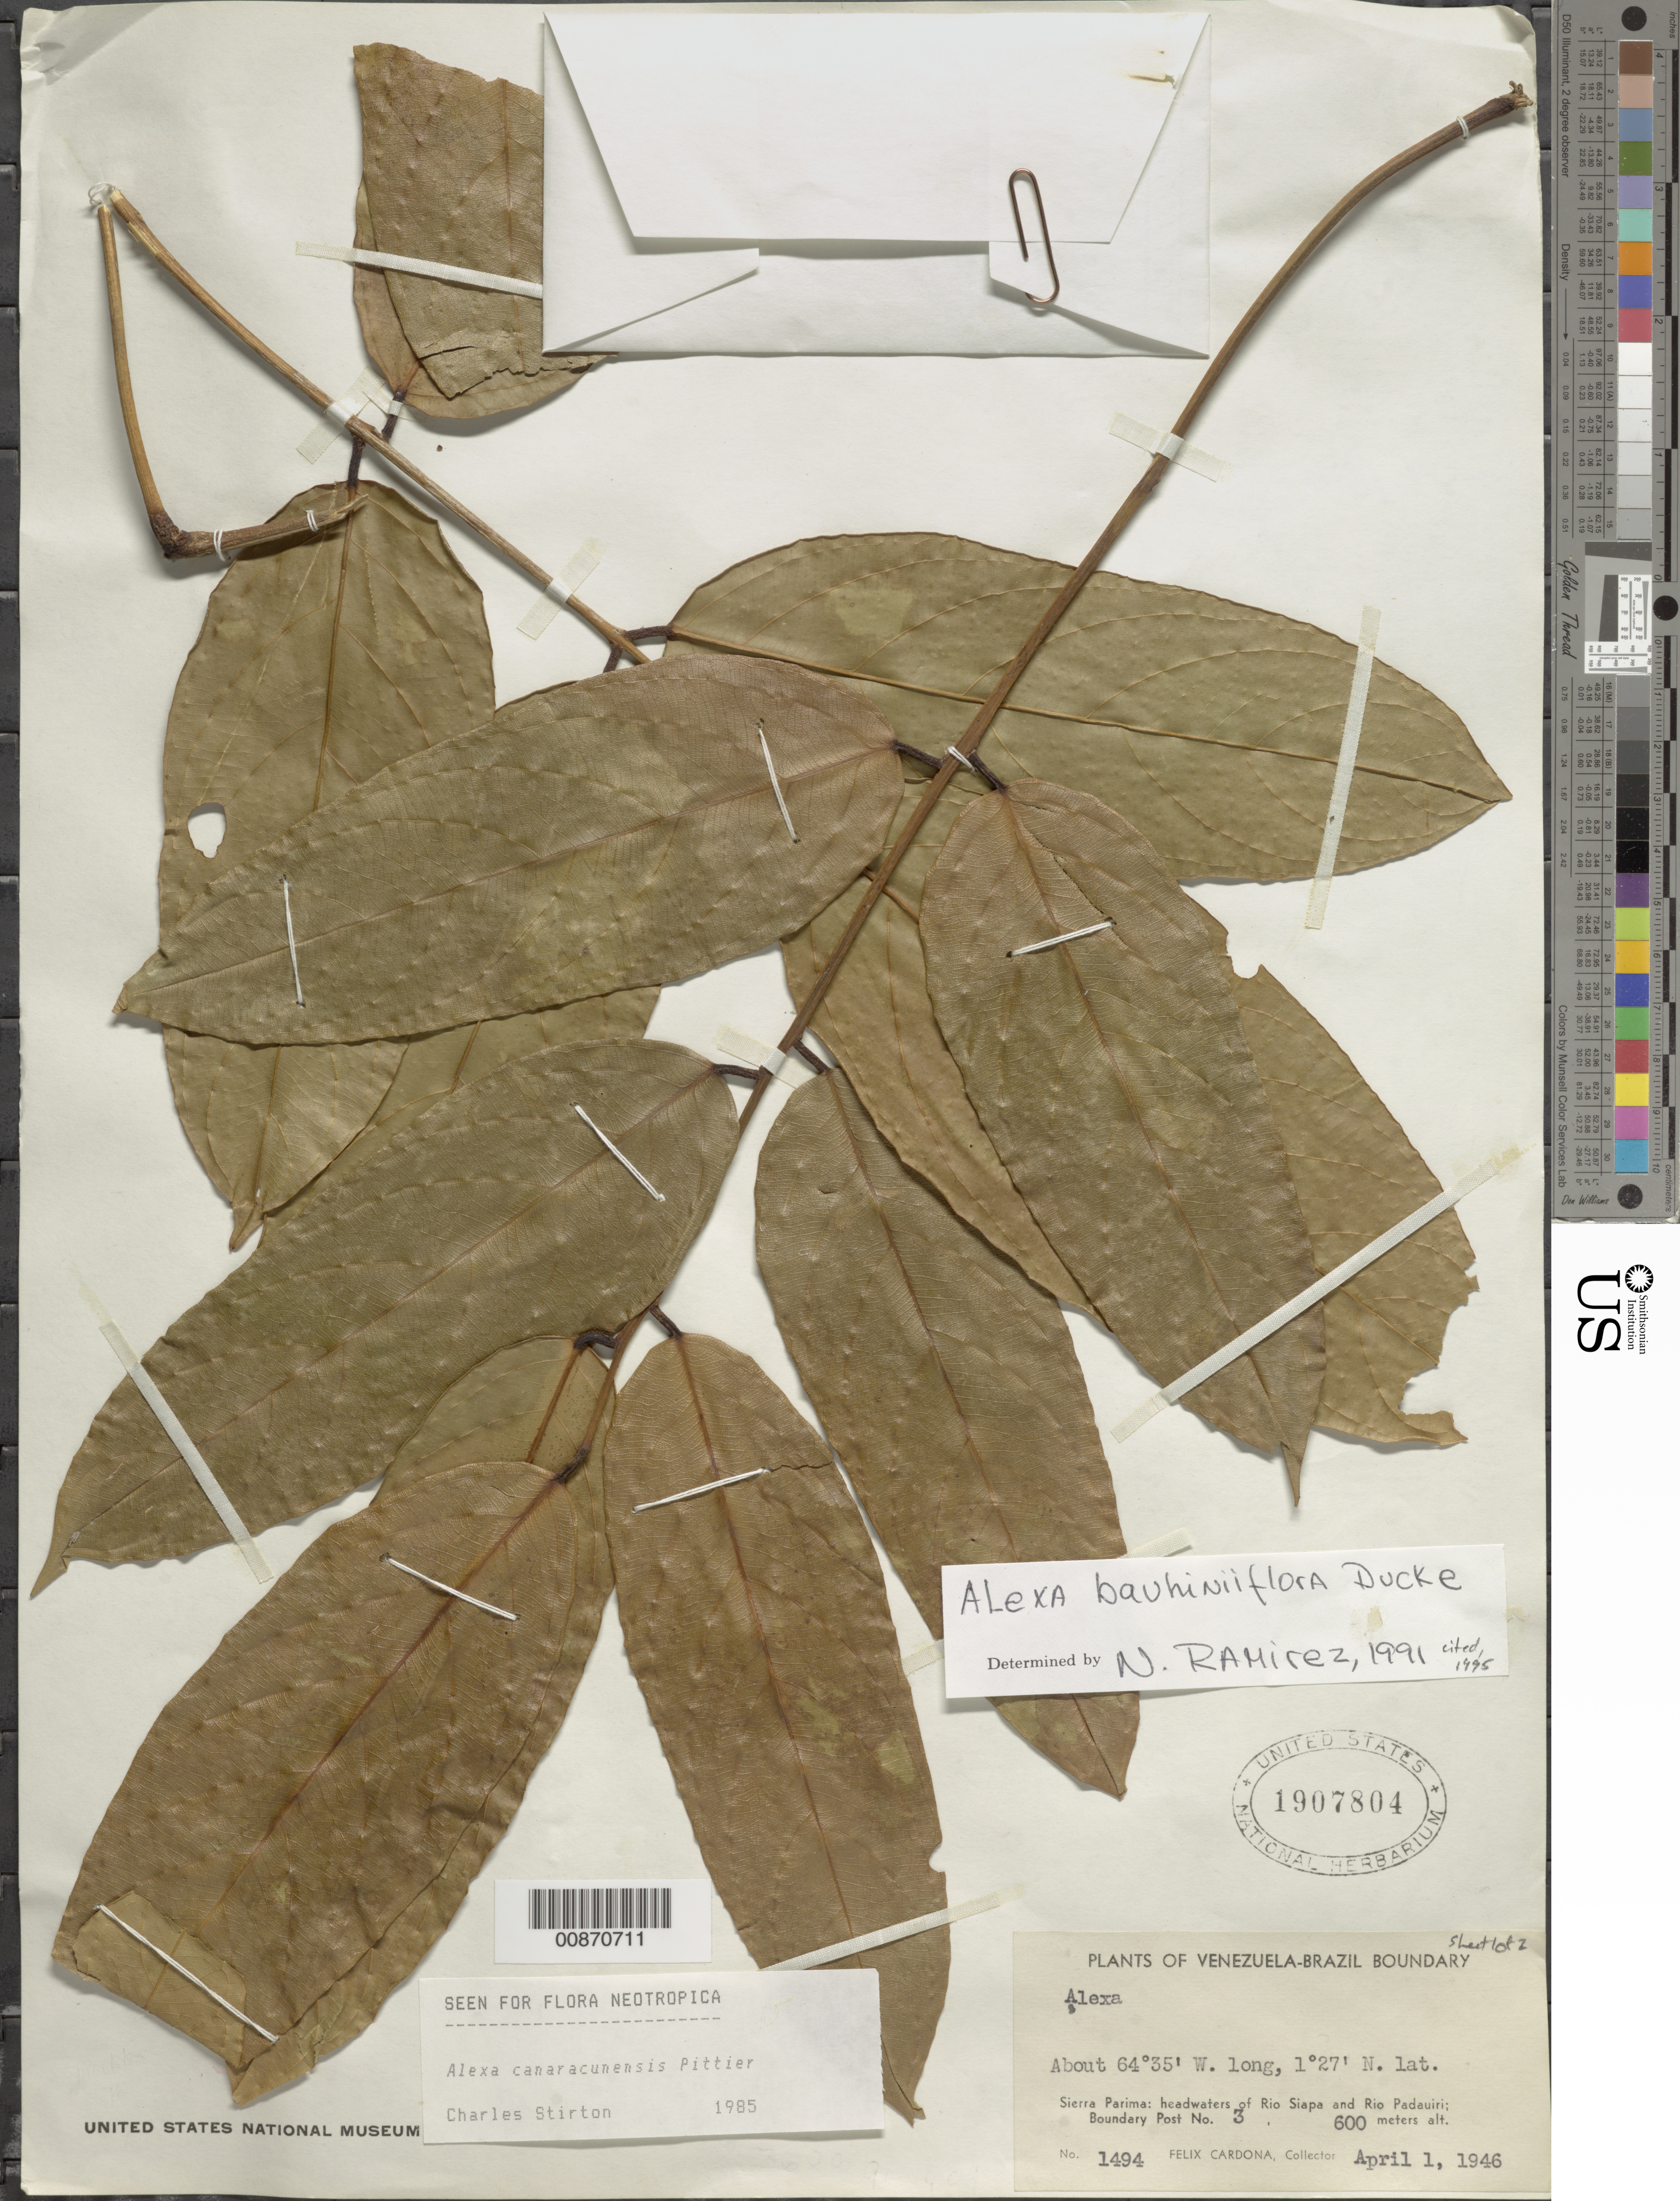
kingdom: Plantae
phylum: Tracheophyta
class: Magnoliopsida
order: Fabales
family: Fabaceae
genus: Alexa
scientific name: Alexa bauhiniiflora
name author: Ducke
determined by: Ramírez, N.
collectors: F. Cardona Puig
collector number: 1494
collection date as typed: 1-Apr-46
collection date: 1946-04-01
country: Venezuela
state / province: Amazonas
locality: Sierra Parima, headwaters of Río Siapa and Río Padauiri; Boundary Post no. 3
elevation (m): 600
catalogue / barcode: US 1907804